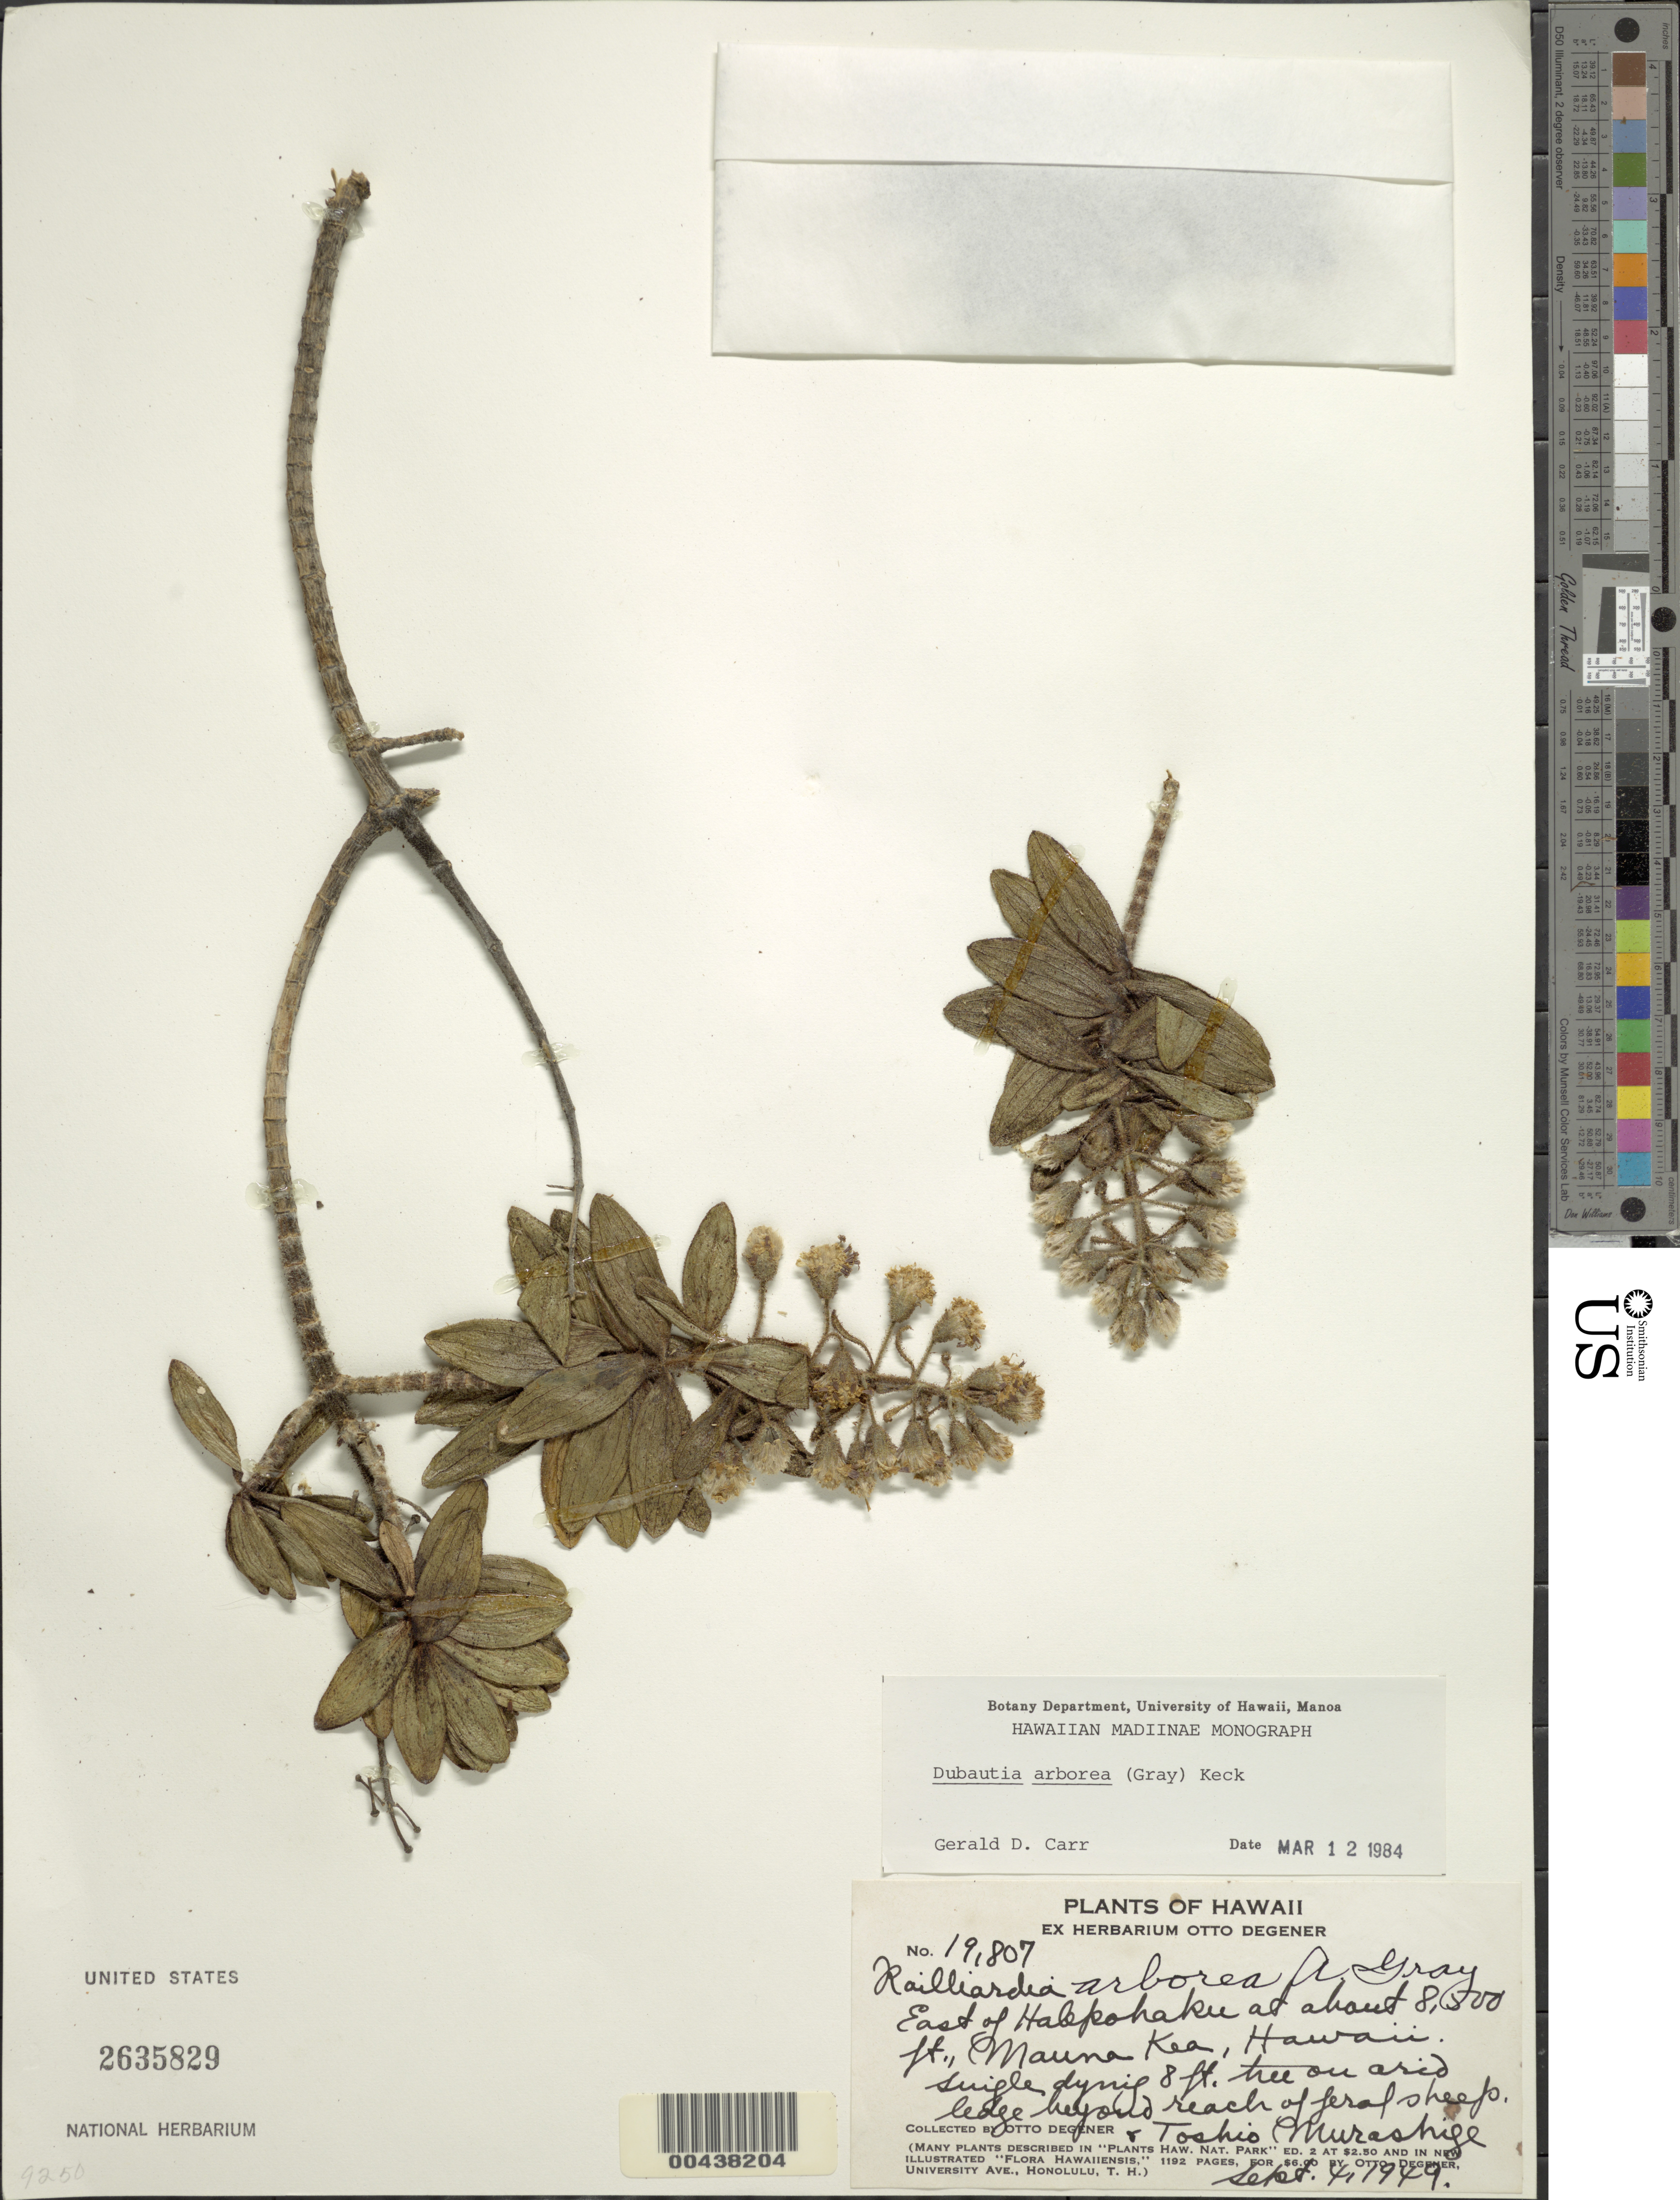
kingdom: Plantae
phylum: Tracheophyta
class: Magnoliopsida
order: Asterales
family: Asteraceae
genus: Dubautia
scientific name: Dubautia arborea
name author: (A. Gray) D.D. Keck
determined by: Carr, G. D.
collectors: O. Degener & T. Murashige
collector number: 19807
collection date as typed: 4 Sep 1949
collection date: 1949-09-04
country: United States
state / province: Hawaii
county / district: Hawaii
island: Hawaii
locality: E of Halepohaku, Mauna Kea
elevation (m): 2591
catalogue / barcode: US 2635829